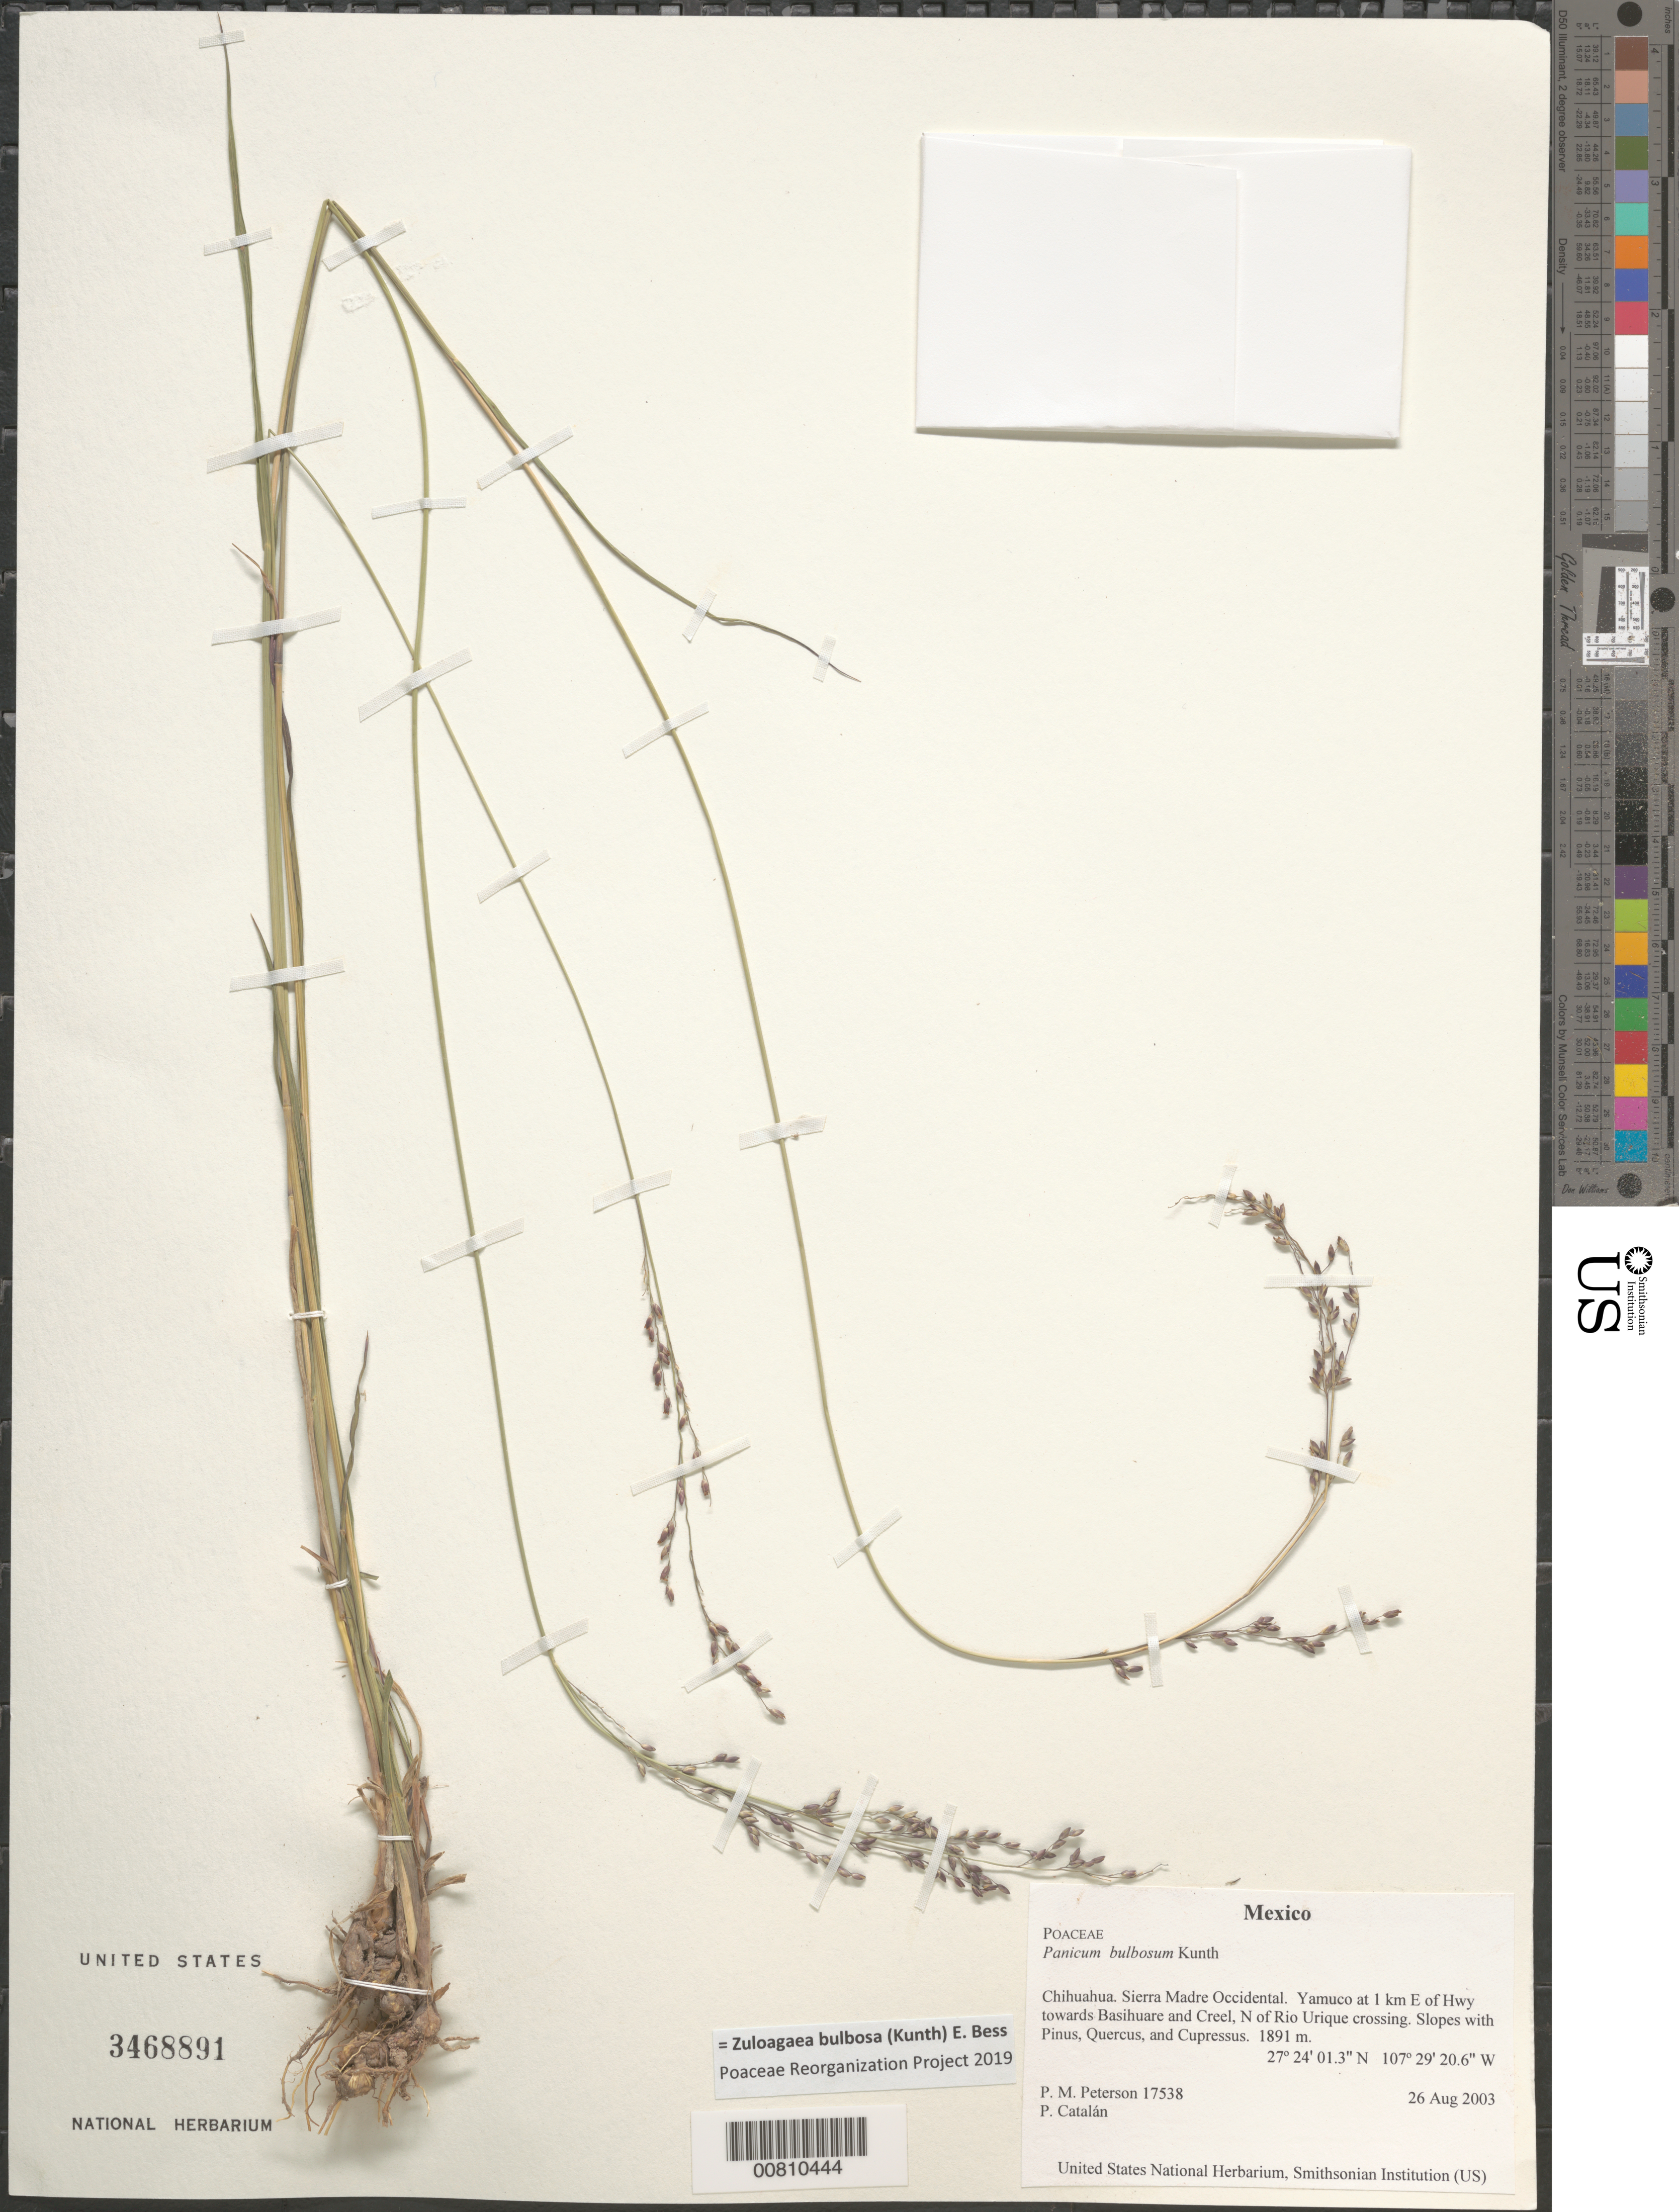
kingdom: Plantae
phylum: Tracheophyta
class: Liliopsida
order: Poales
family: Poaceae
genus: Panicum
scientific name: Panicum bulbosum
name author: Kunth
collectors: P. M. Peterson & P. Catalán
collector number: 17538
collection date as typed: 26 Aug 2003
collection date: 2003-08-26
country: Mexico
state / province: Chihuahua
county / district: Sierra Madre Occidental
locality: Yamuco at 1 km E of Hwy towards Basihuare and Creel, N of Rio Urique crossing. Slopes with Pinus, Quercus, and Cupressus.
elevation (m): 1891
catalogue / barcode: US 3468891